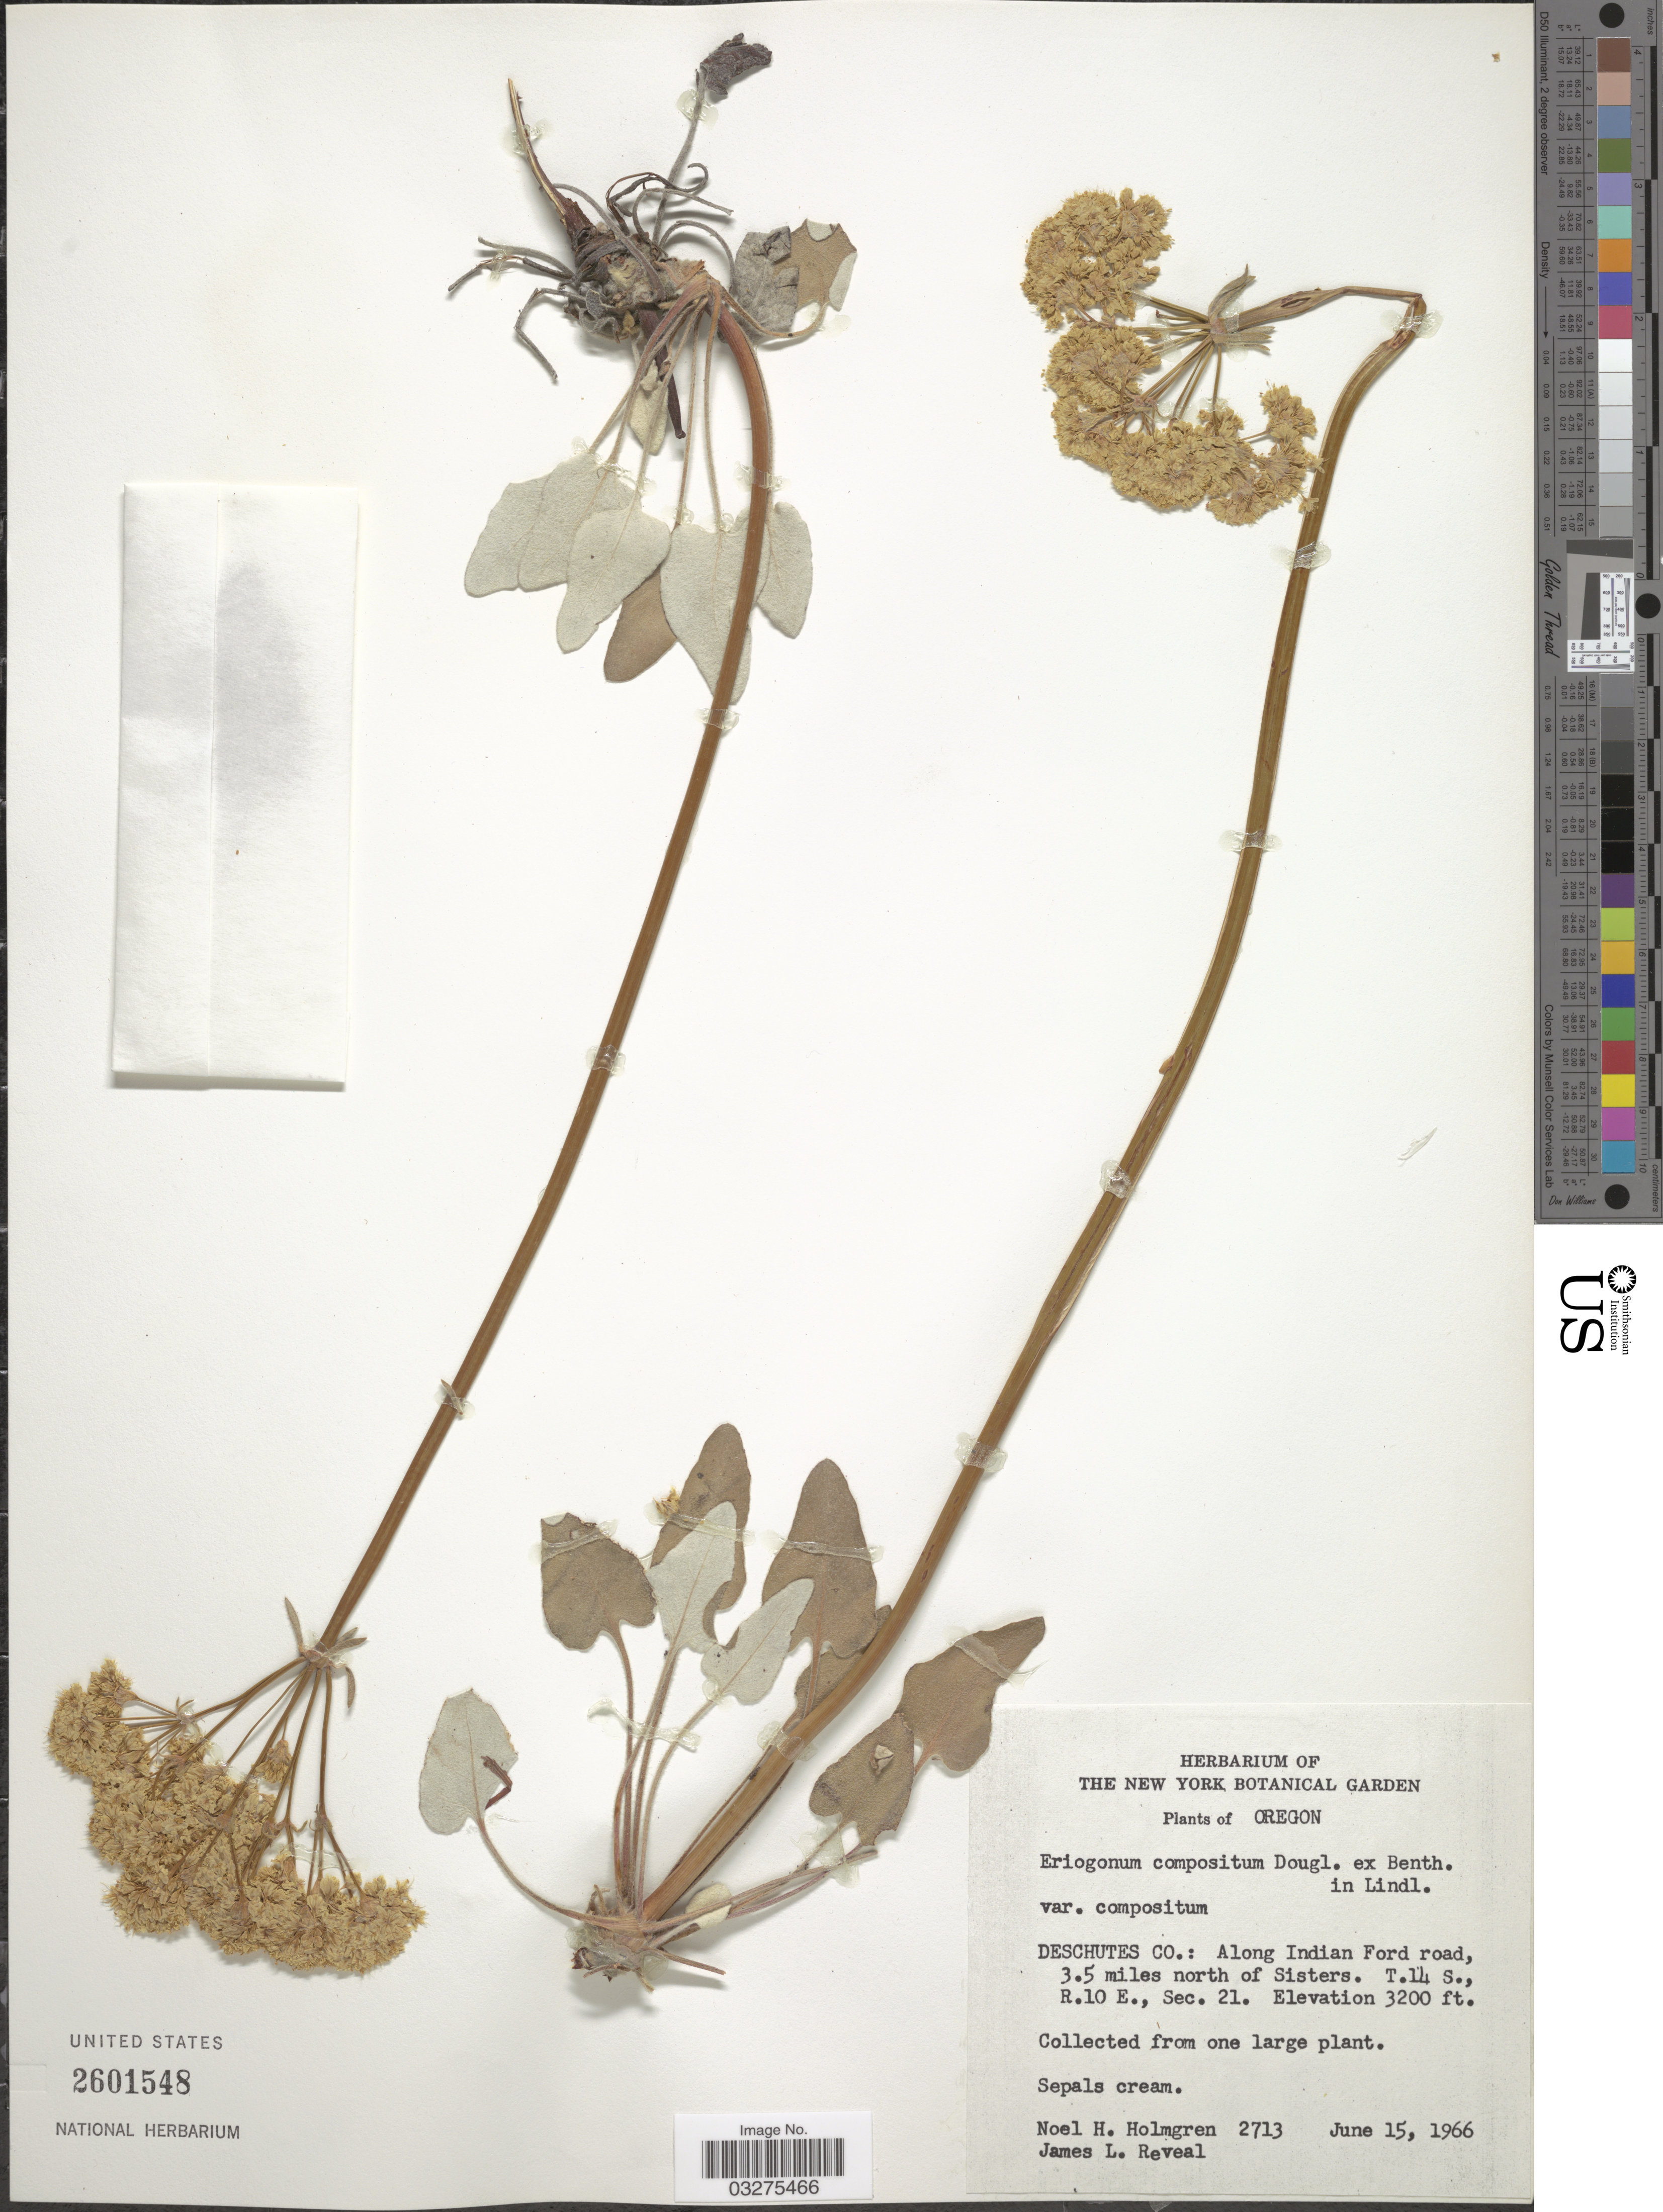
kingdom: Plantae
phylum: Tracheophyta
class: Magnoliopsida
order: Caryophyllales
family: Polygonaceae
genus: Eriogonum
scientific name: Eriogonum compositum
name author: Douglas ex Benth.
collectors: N. H. Holmgren & J. L. Reveal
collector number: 2713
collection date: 1966-06-15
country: United States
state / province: Oregon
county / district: Deschutes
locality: Deschutes Co.: Along Indian Ford road, 3.5 miles north of Sisters. T.14 S., R.10 E., Sec. 21.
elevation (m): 975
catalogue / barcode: US 2601548